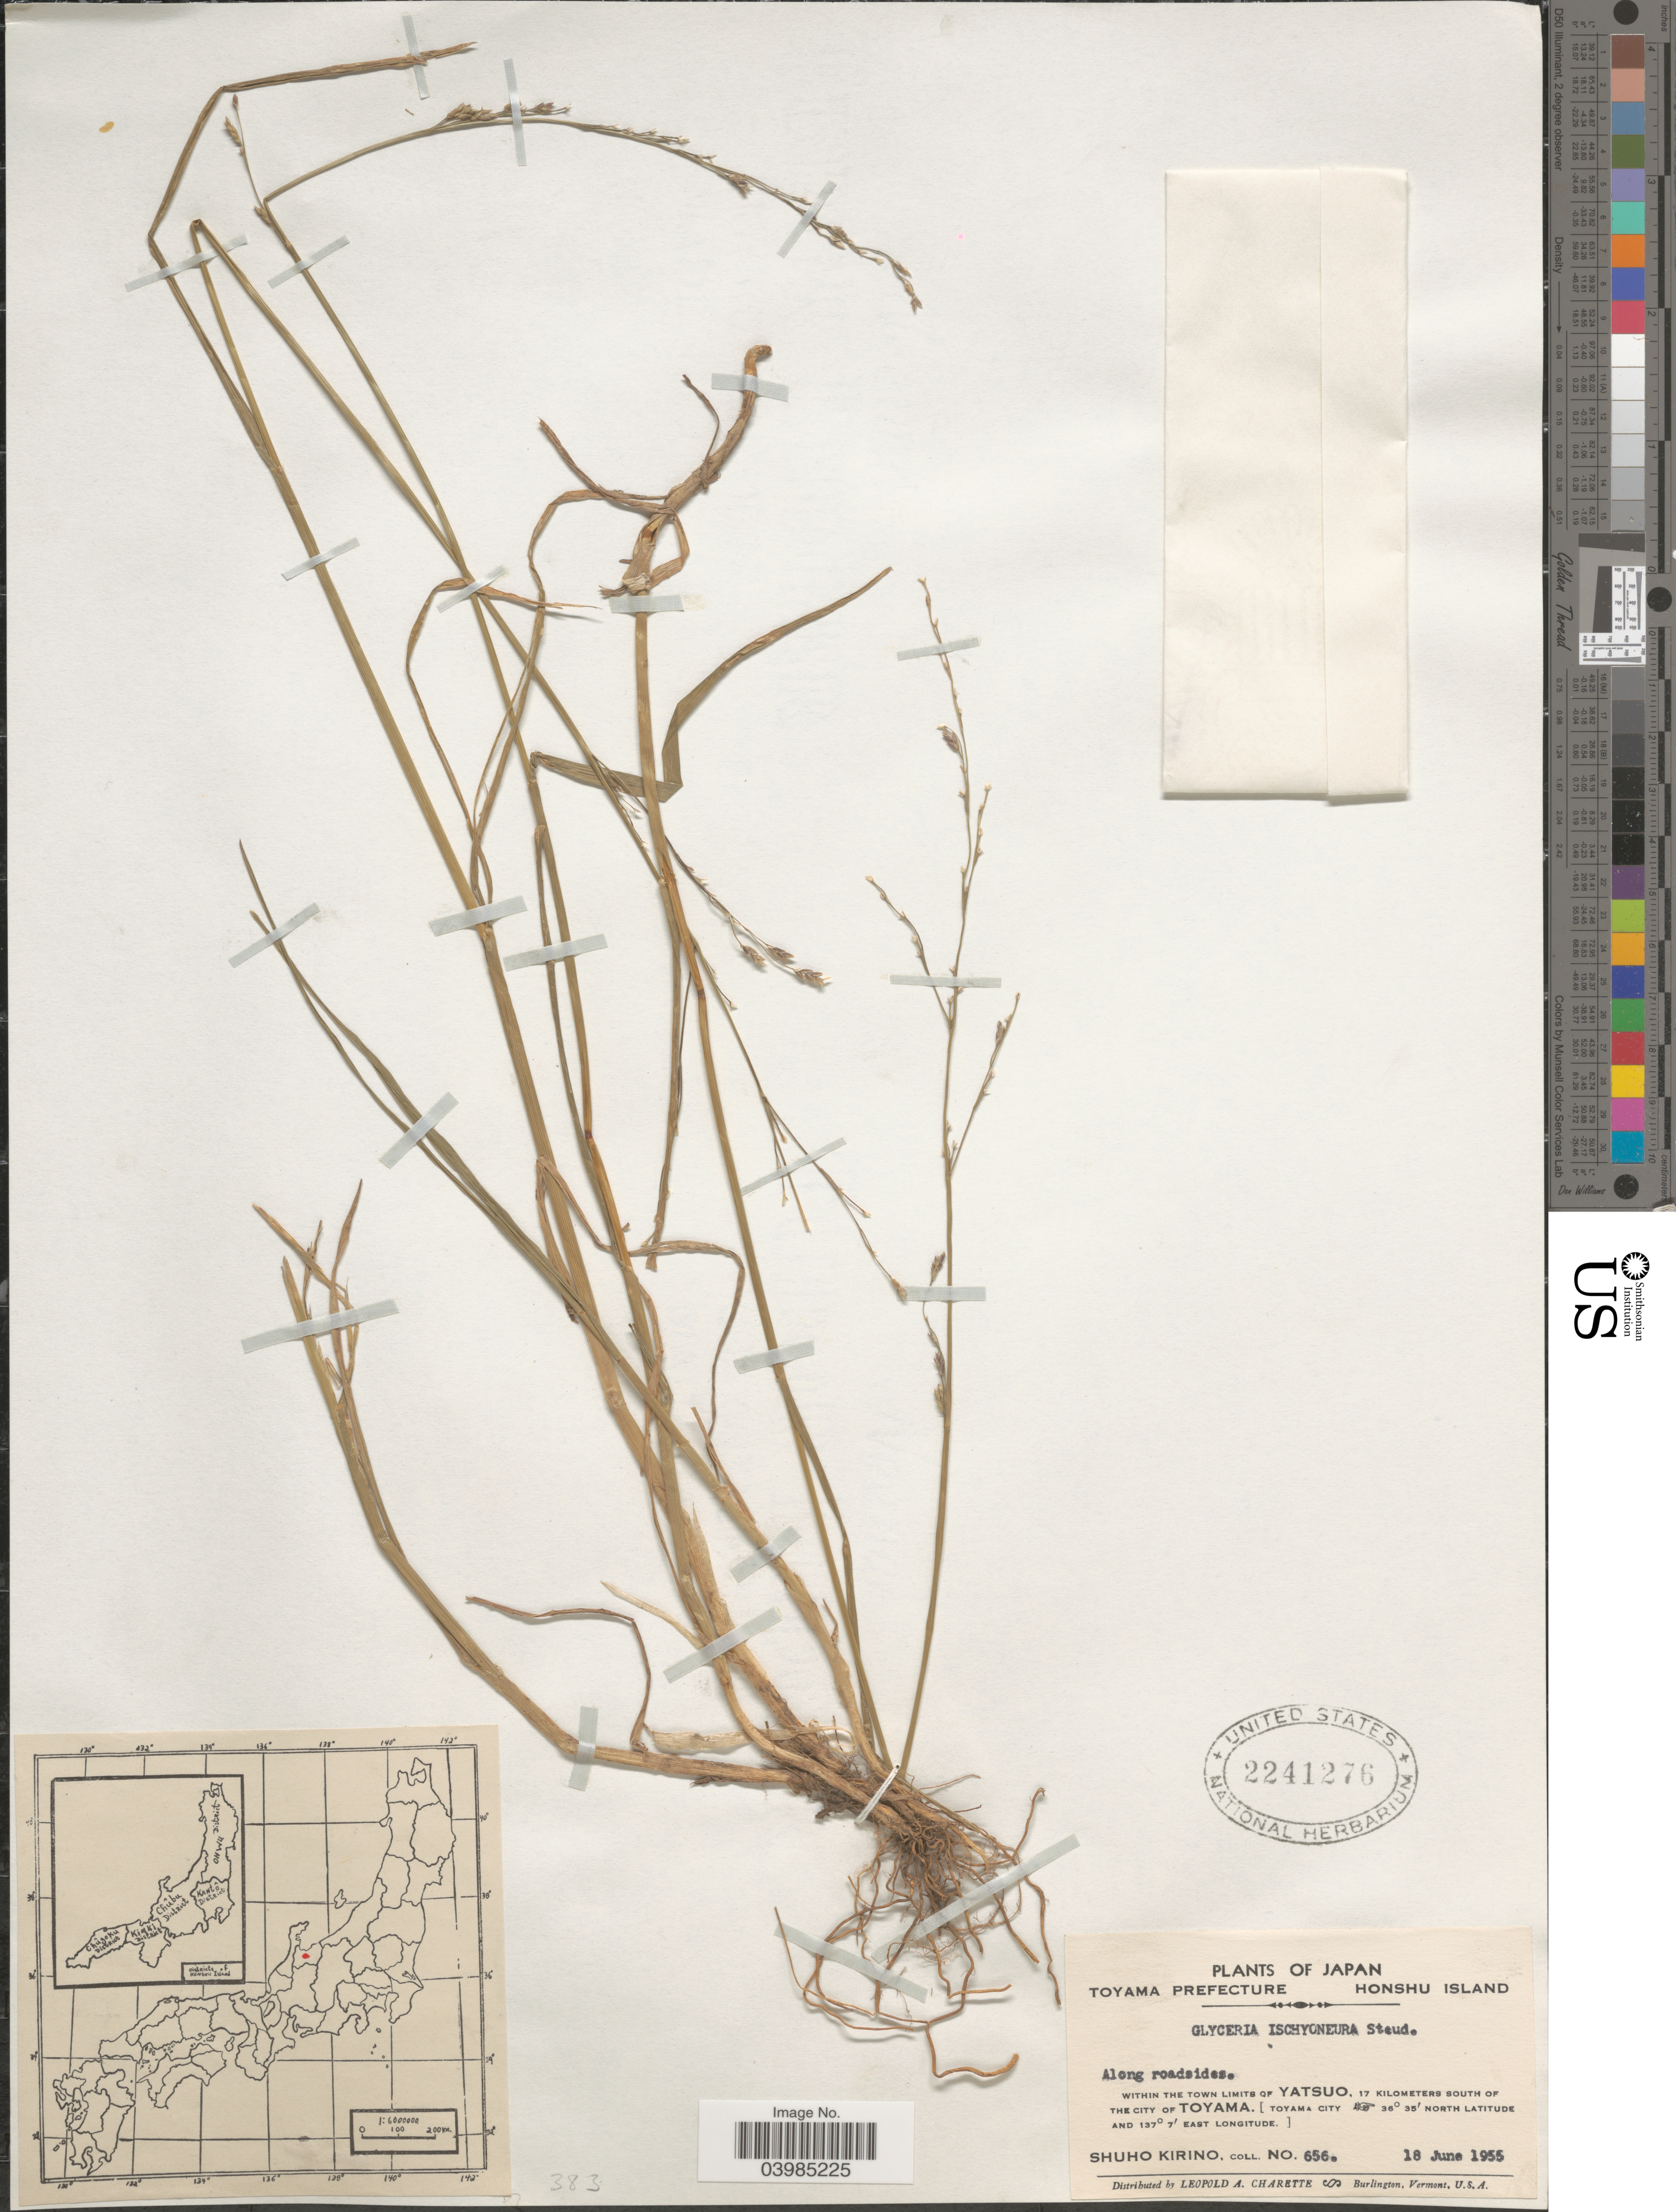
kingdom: Plantae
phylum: Tracheophyta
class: Liliopsida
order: Poales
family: Poaceae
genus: Glyceria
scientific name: Glyceria ischyroneura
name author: Steud.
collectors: S. Kirino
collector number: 656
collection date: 1955-06-18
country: Japan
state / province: Toyama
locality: Toyama Prefecture. Honshu Island. Along roadsides. Within the town limits of Yatsuo, 17 kilometers south of the city of Toyama. [Toyama city].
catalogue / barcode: US 2241276